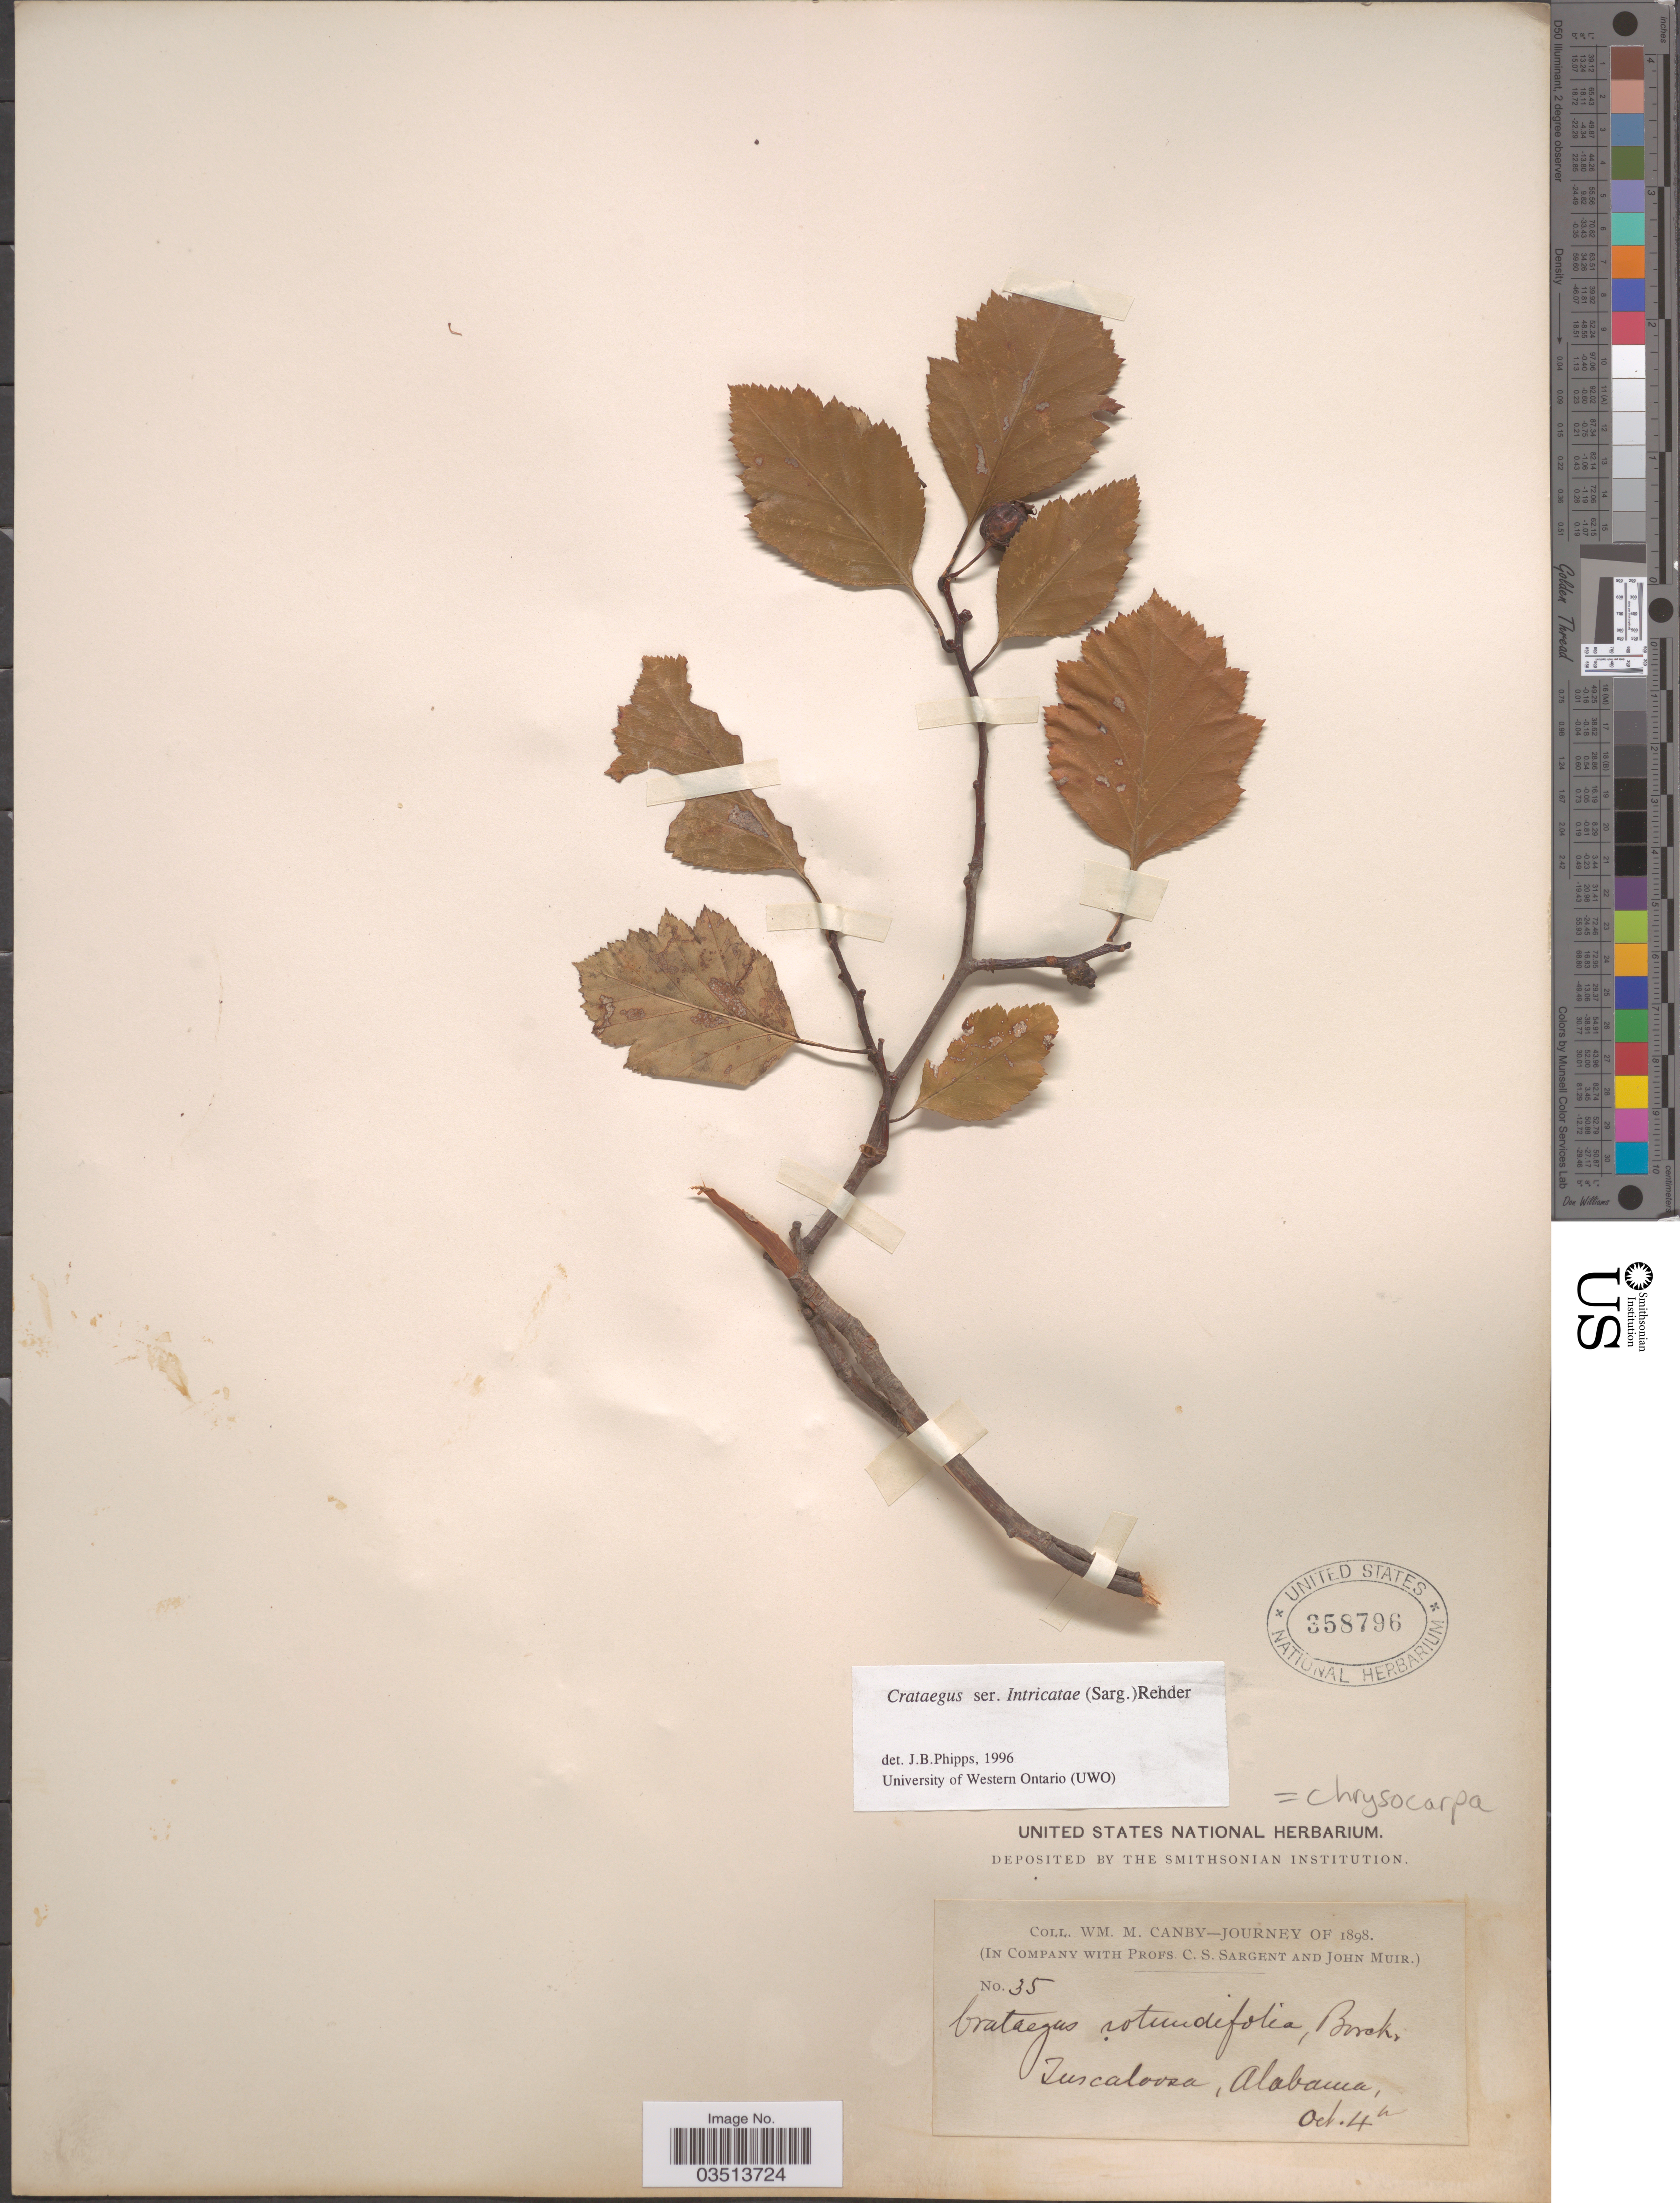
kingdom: Plantae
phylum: Tracheophyta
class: Magnoliopsida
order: Rosales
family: Rosaceae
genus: Crataegus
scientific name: Crataegus chrysocarpa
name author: Ashe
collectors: W. M. Canby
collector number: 35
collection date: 1898-10-04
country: United States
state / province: Alabama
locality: Tuscaloosa.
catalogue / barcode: US 358796